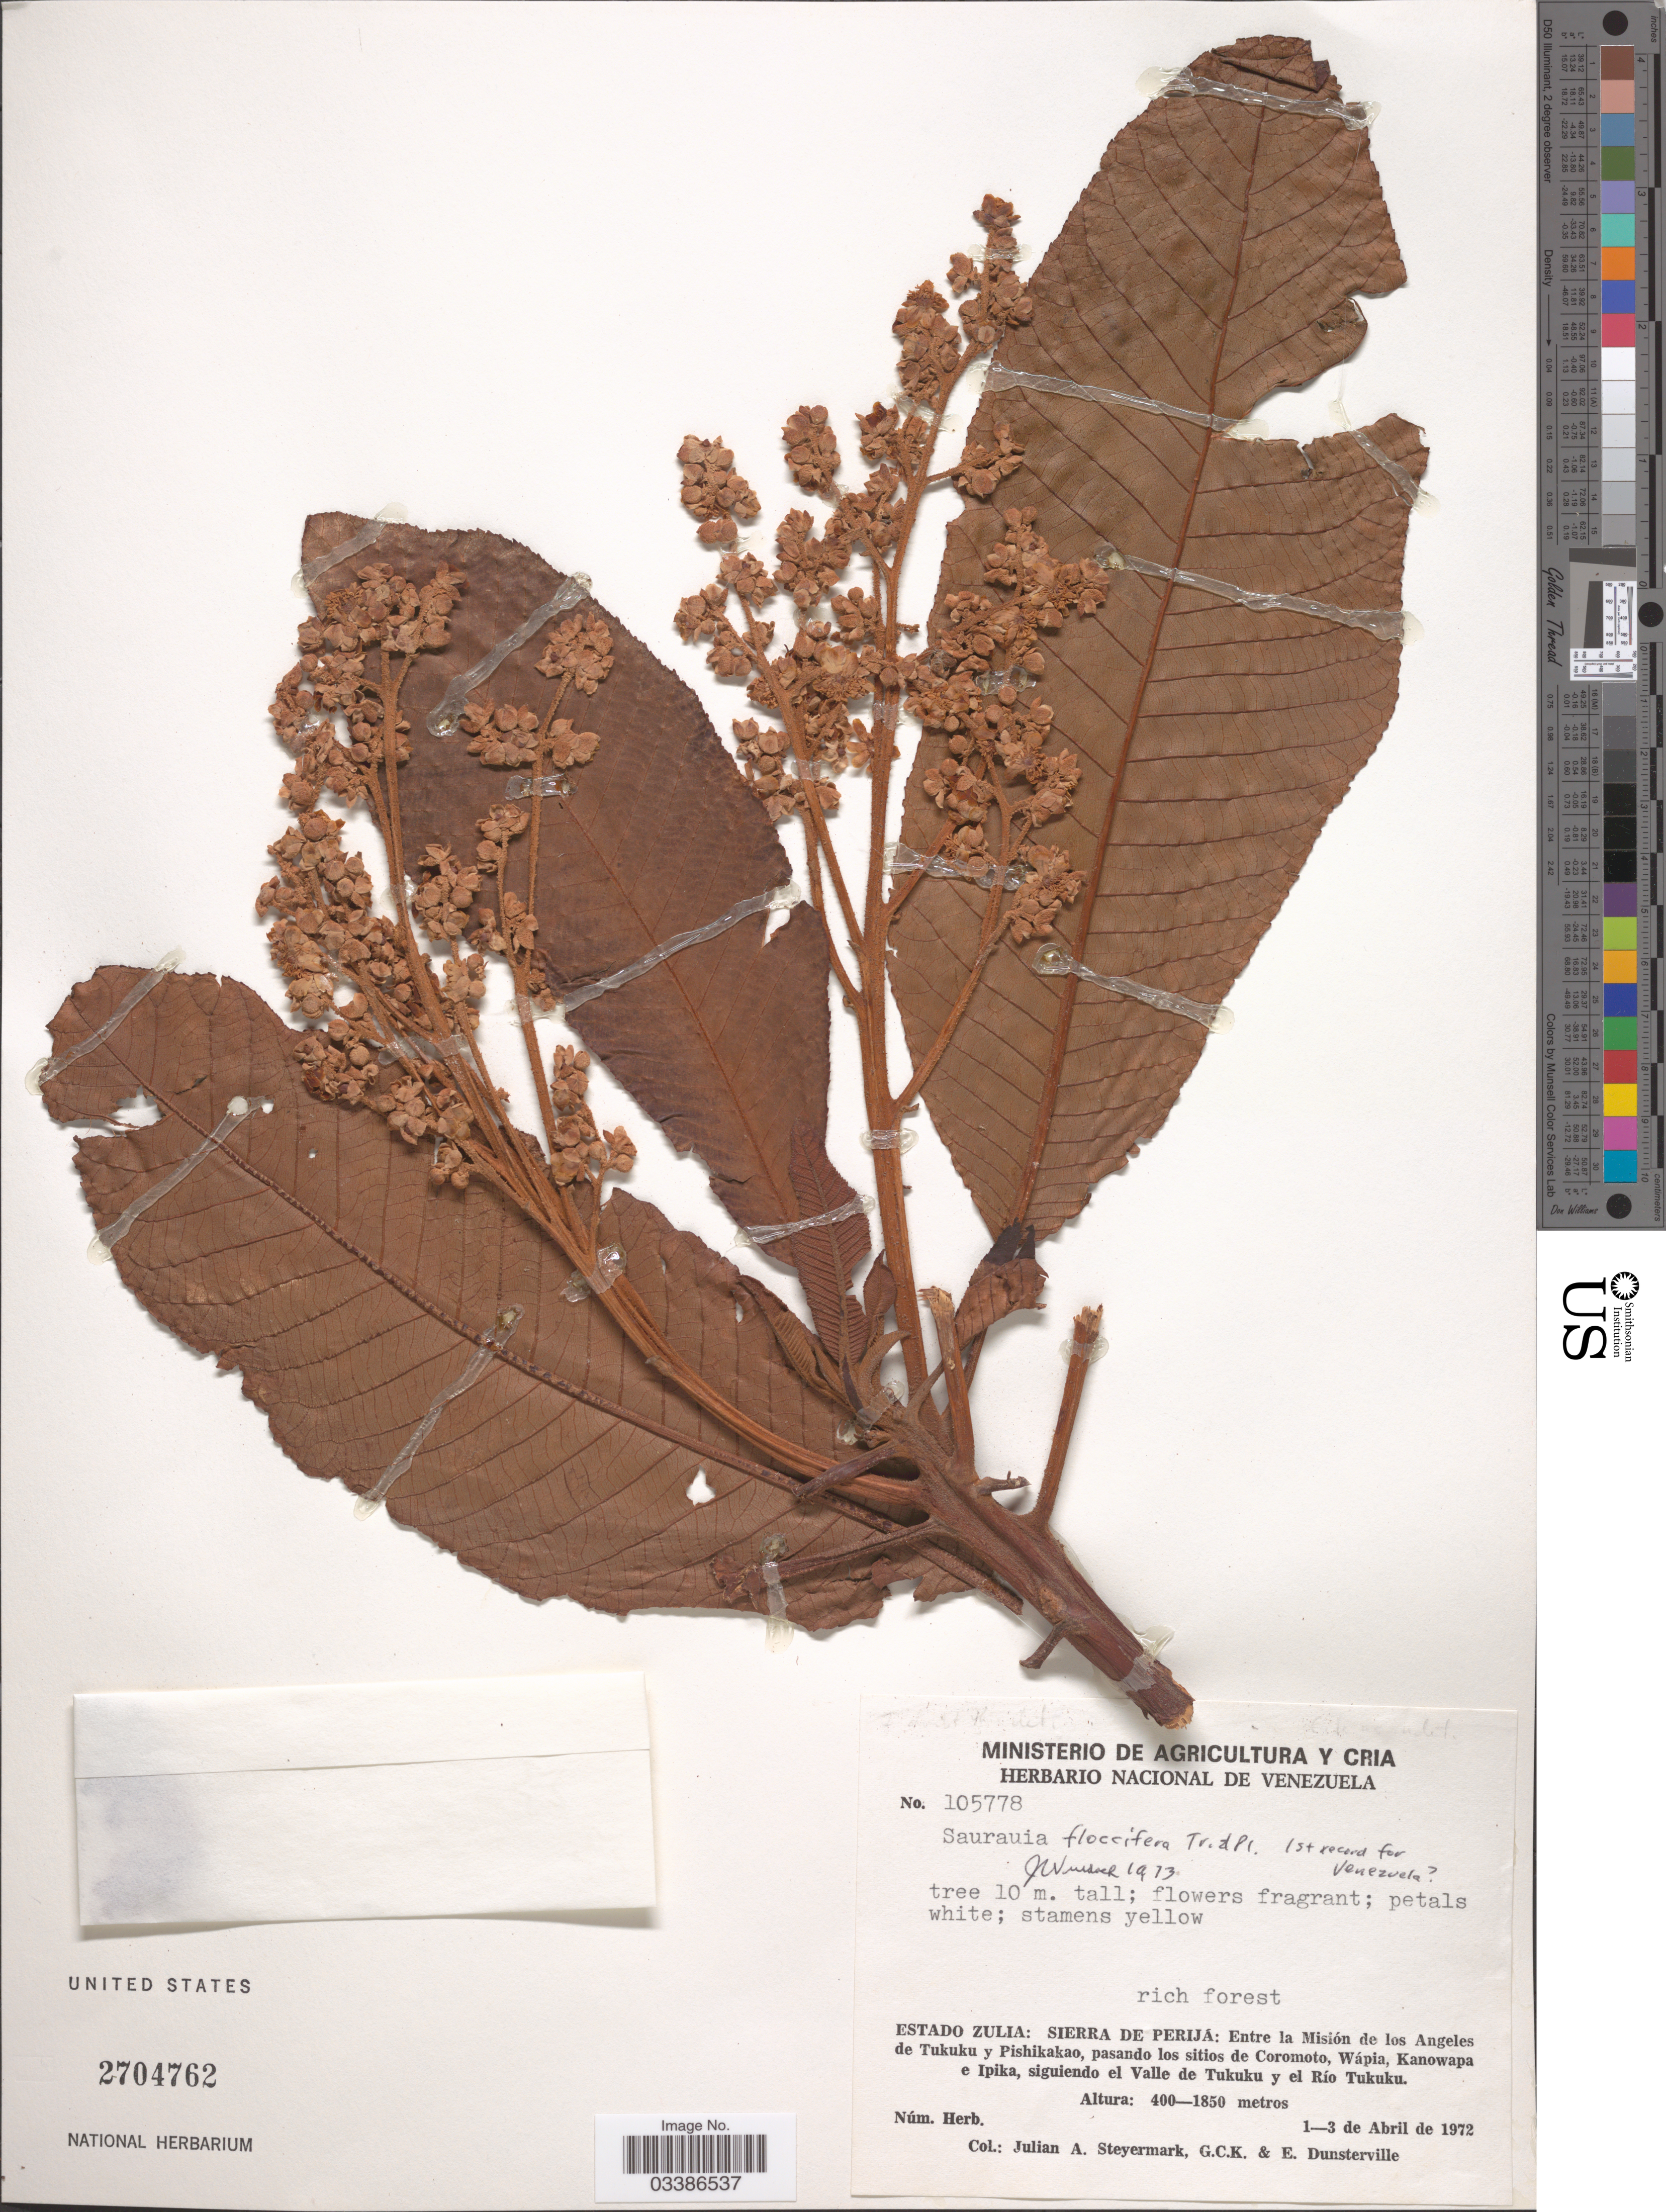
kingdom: Plantae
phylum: Tracheophyta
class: Magnoliopsida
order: Ericales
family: Actinidiaceae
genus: Saurauia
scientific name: Saurauia floccifera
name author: Triana & Planch.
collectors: J. Steyermark, G. C. K. Dunsterville & E. Dunsterville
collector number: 105778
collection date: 1972-04-01/1972-04-03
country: Venezuela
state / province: Zulia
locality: Sierra de Perijá: Entre la Misión de los Angeles de Tukuku y Pishikakao, pasando los sitios de Coromoto, Waípia, Kanowapa e Ipika, siguiendo el Valle de Tukuku y el Río Tukuku.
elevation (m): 400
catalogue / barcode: US 2704762